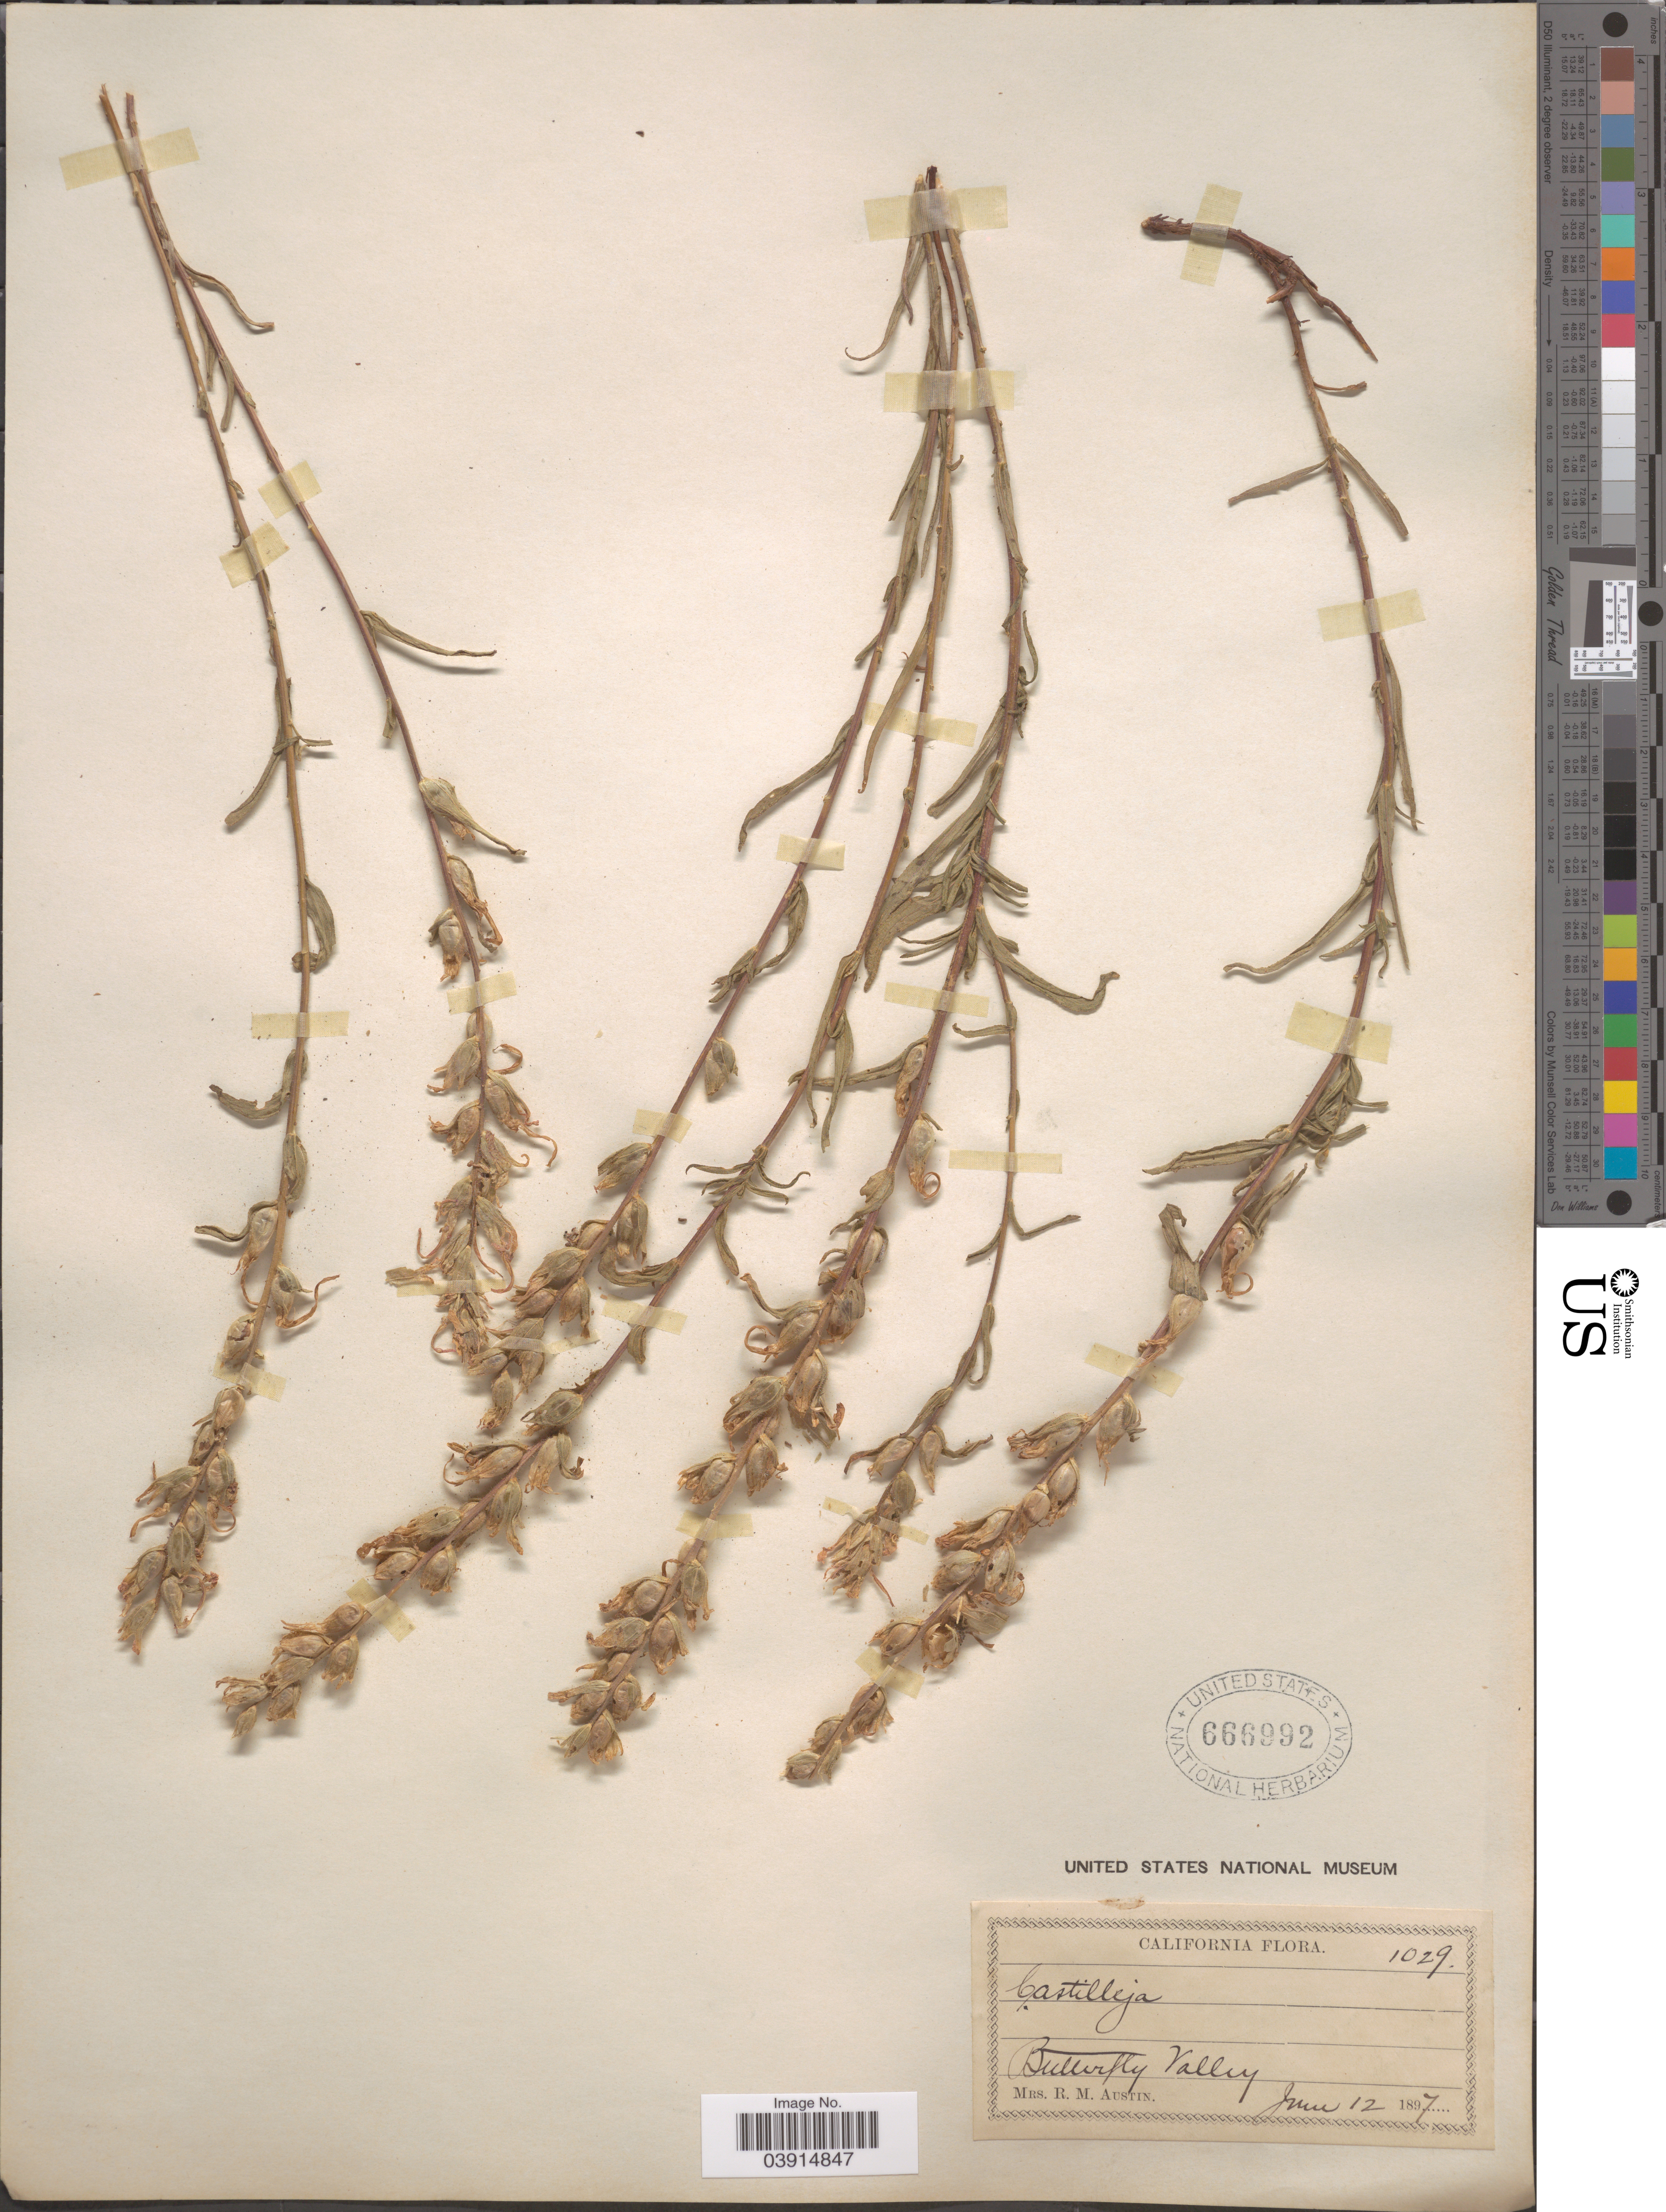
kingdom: Plantae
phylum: Tracheophyta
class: Magnoliopsida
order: Lamiales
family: Orobanchaceae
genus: Castilleja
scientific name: Castilleja sp.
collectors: R. Austin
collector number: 1029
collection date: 1897-06-12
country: United States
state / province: California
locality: Butterfly Valley.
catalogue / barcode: US 666992